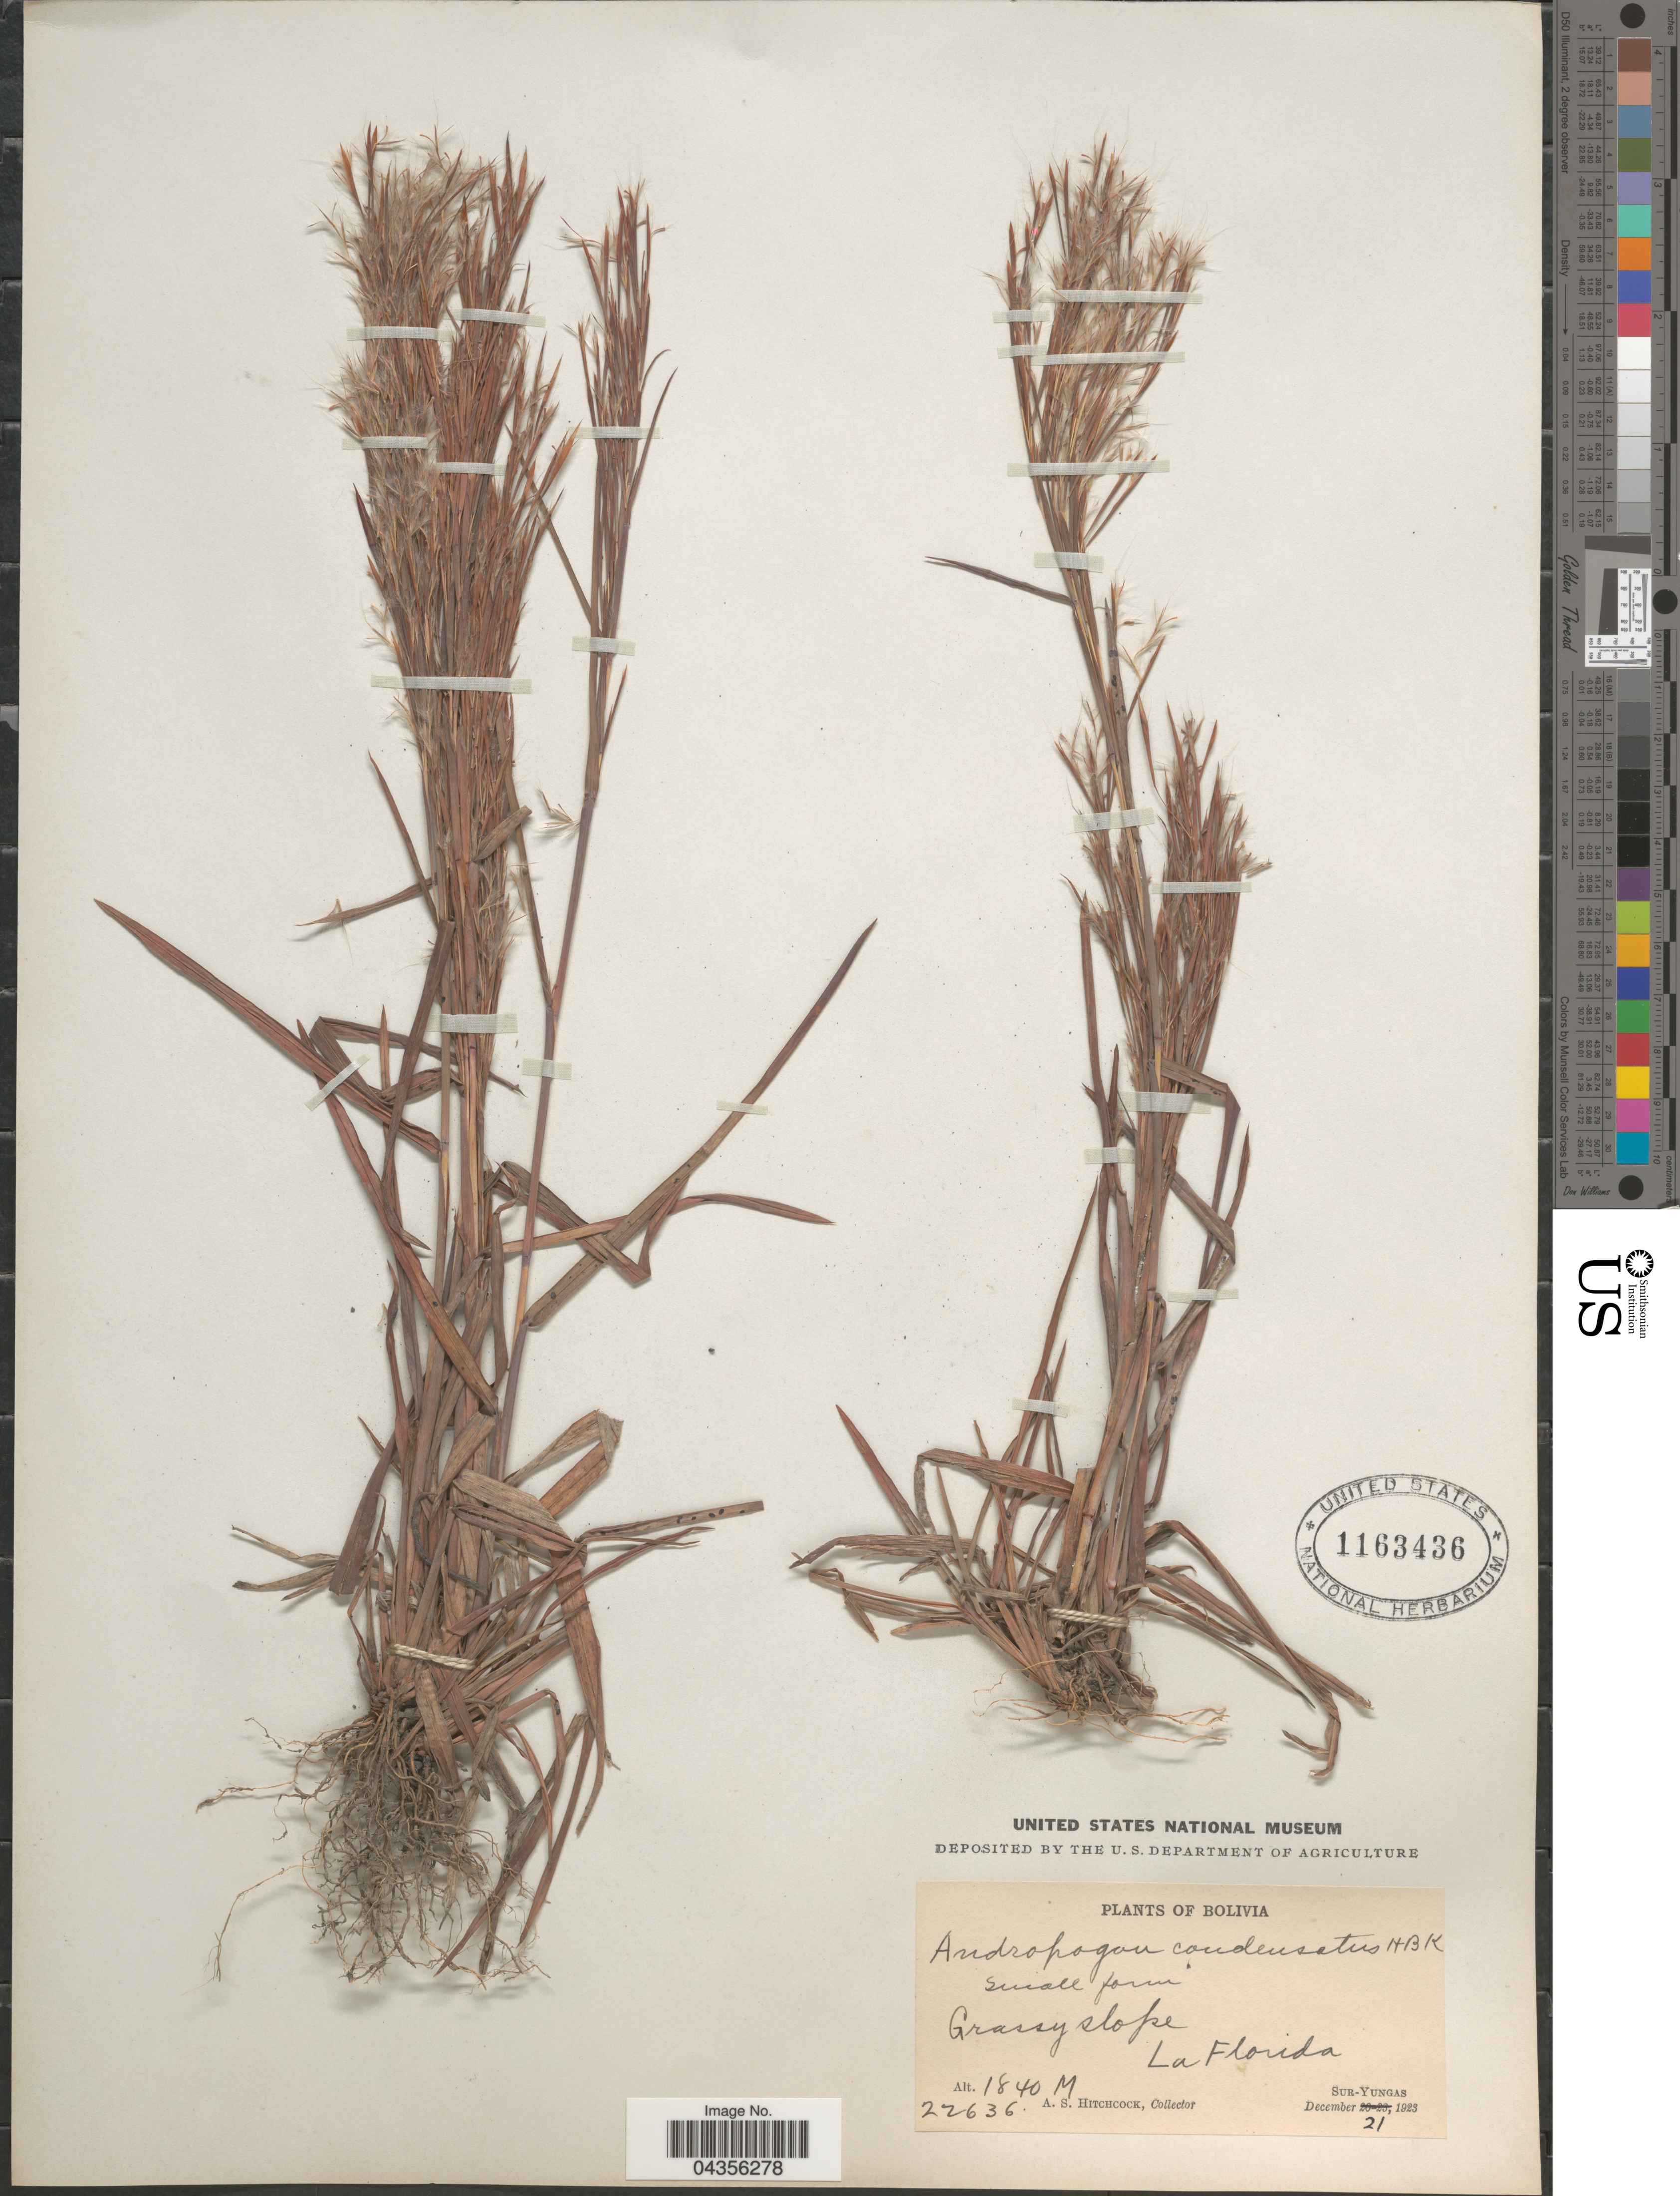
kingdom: Plantae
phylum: Tracheophyta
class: Liliopsida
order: Poales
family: Poaceae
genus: Schizachyrium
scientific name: Schizachyrium condensatum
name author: (Kunth) Nees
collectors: A. S. Hitchcock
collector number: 22636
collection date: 1923-12-21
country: Bolivia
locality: La Florida. Sur-Yungas.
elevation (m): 1840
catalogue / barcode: US 1163436